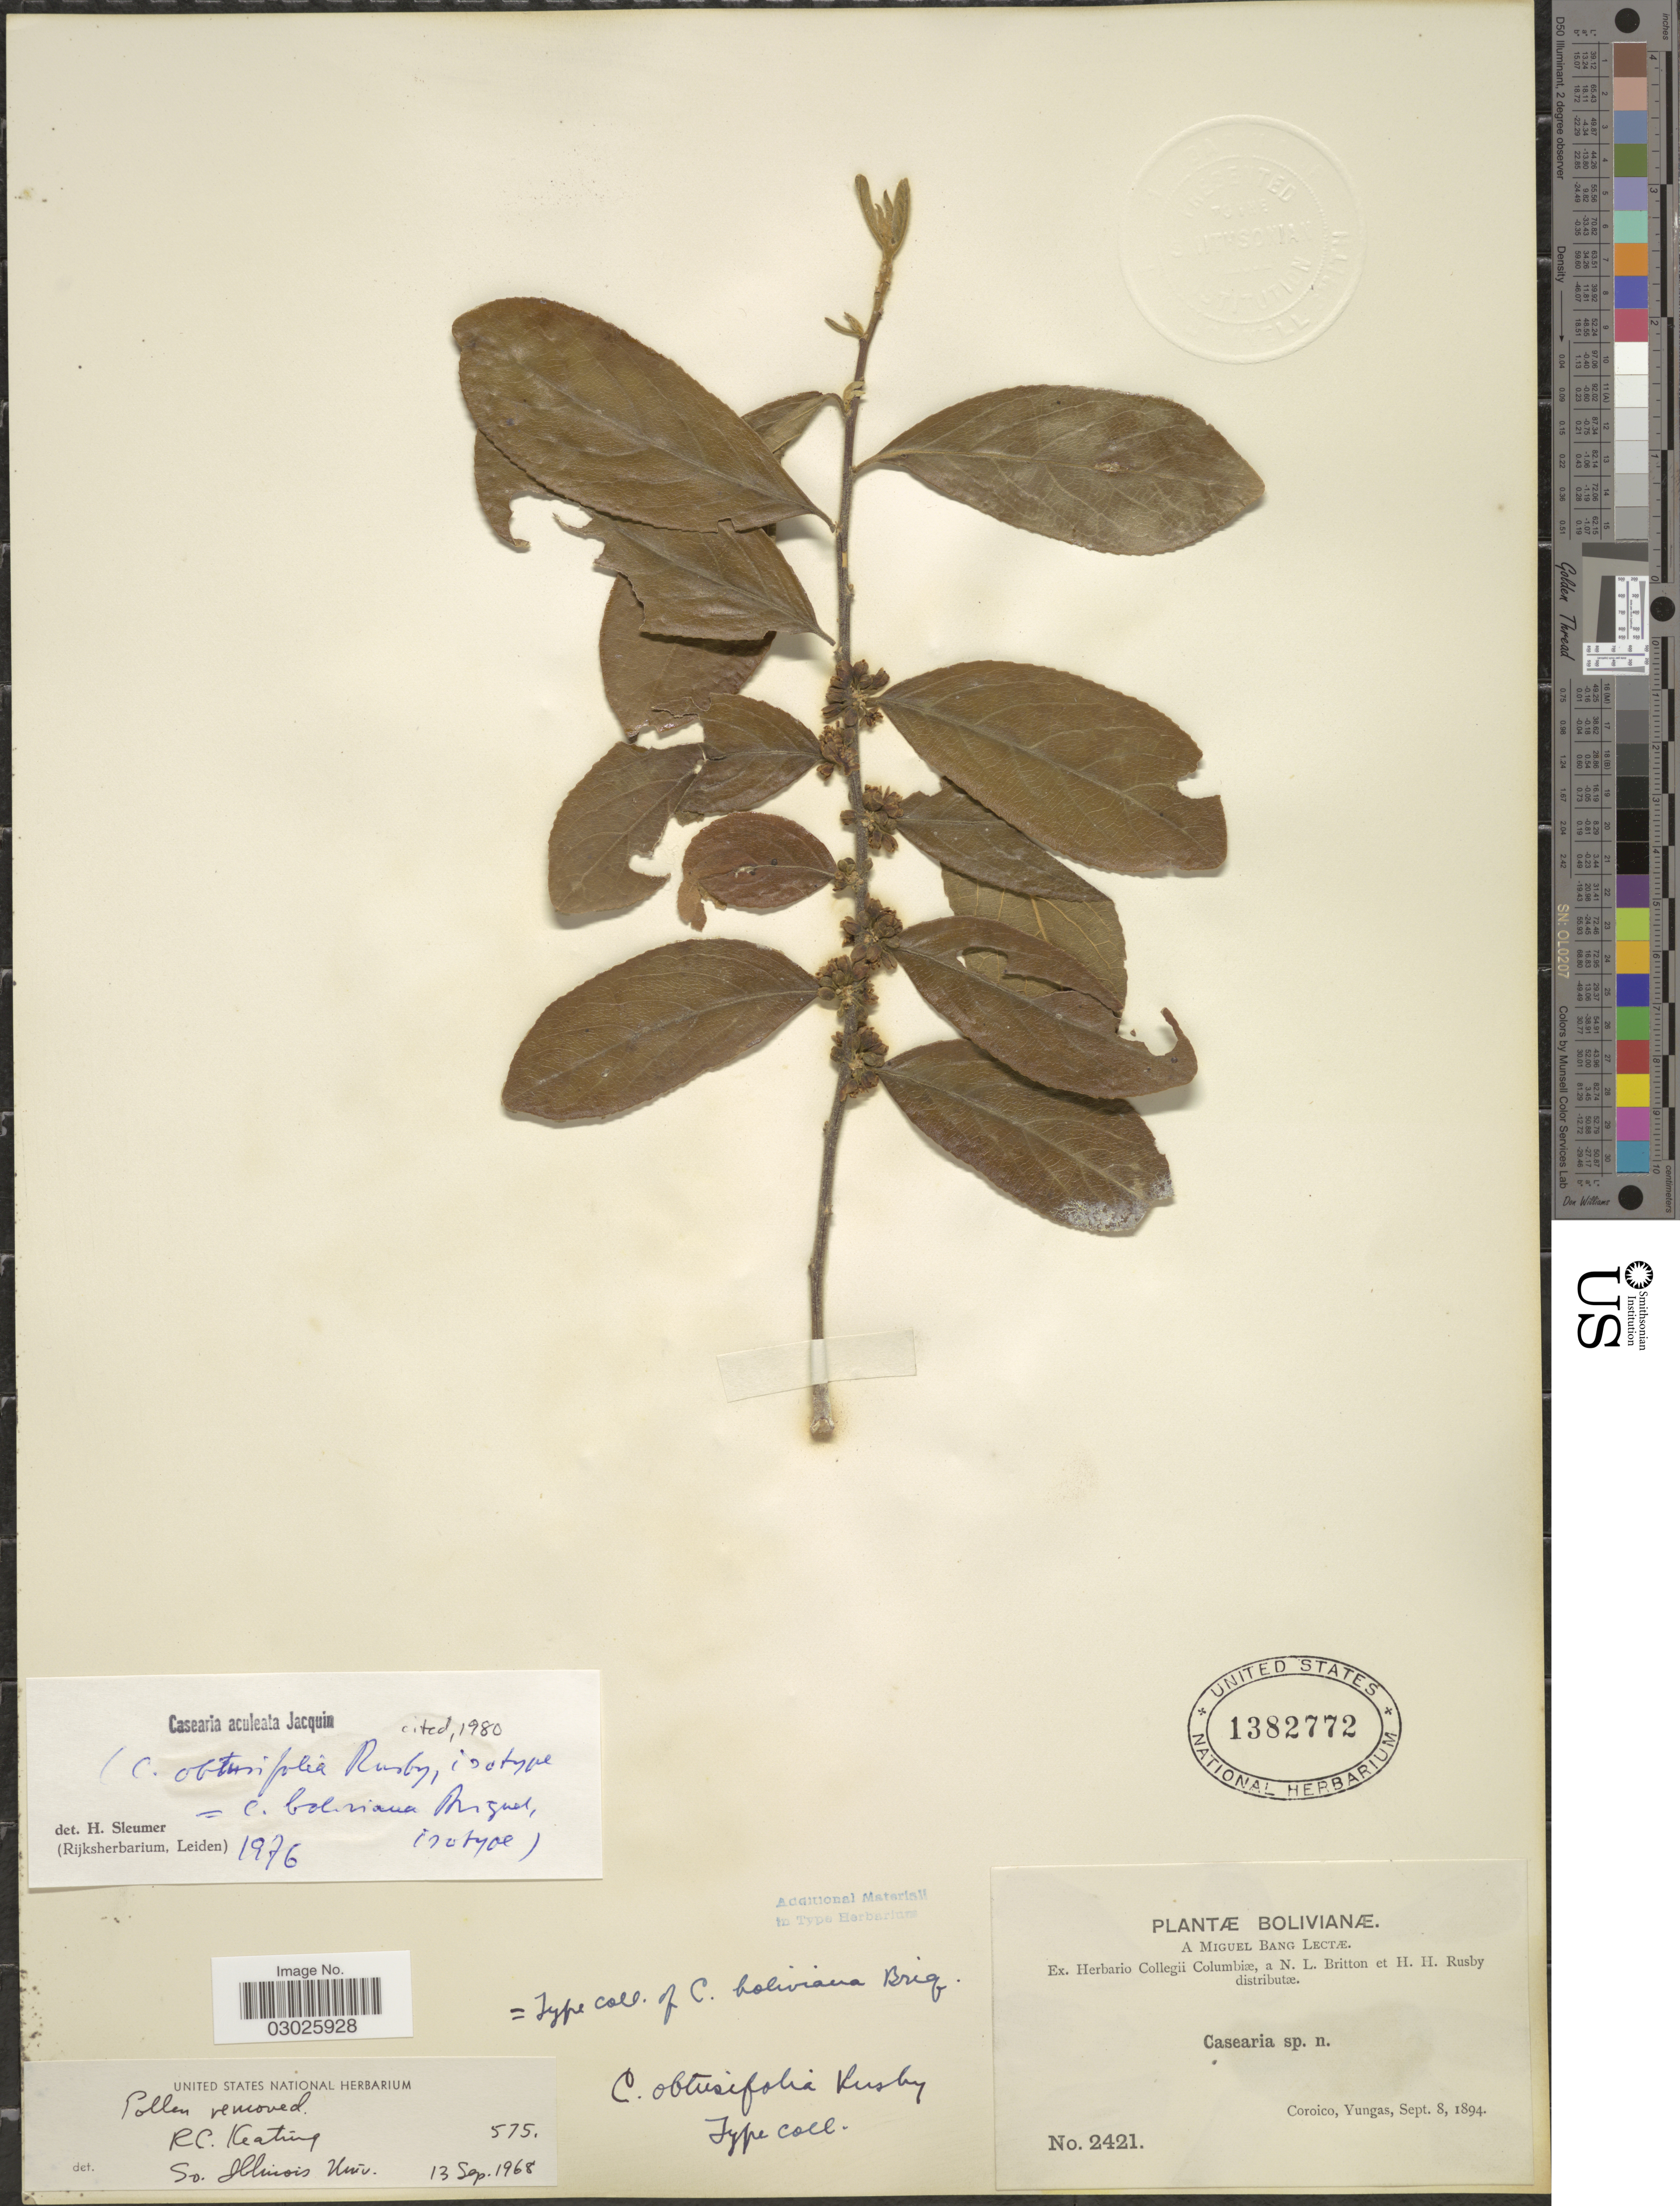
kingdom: Plantae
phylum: Tracheophyta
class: Magnoliopsida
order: Malpighiales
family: Salicaceae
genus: Casearia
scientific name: Casearia aculeata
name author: Jacq.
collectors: M. Bang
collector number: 2421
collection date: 1894-09-08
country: Bolivia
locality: Coroico, Yungas.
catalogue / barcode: US 1382772